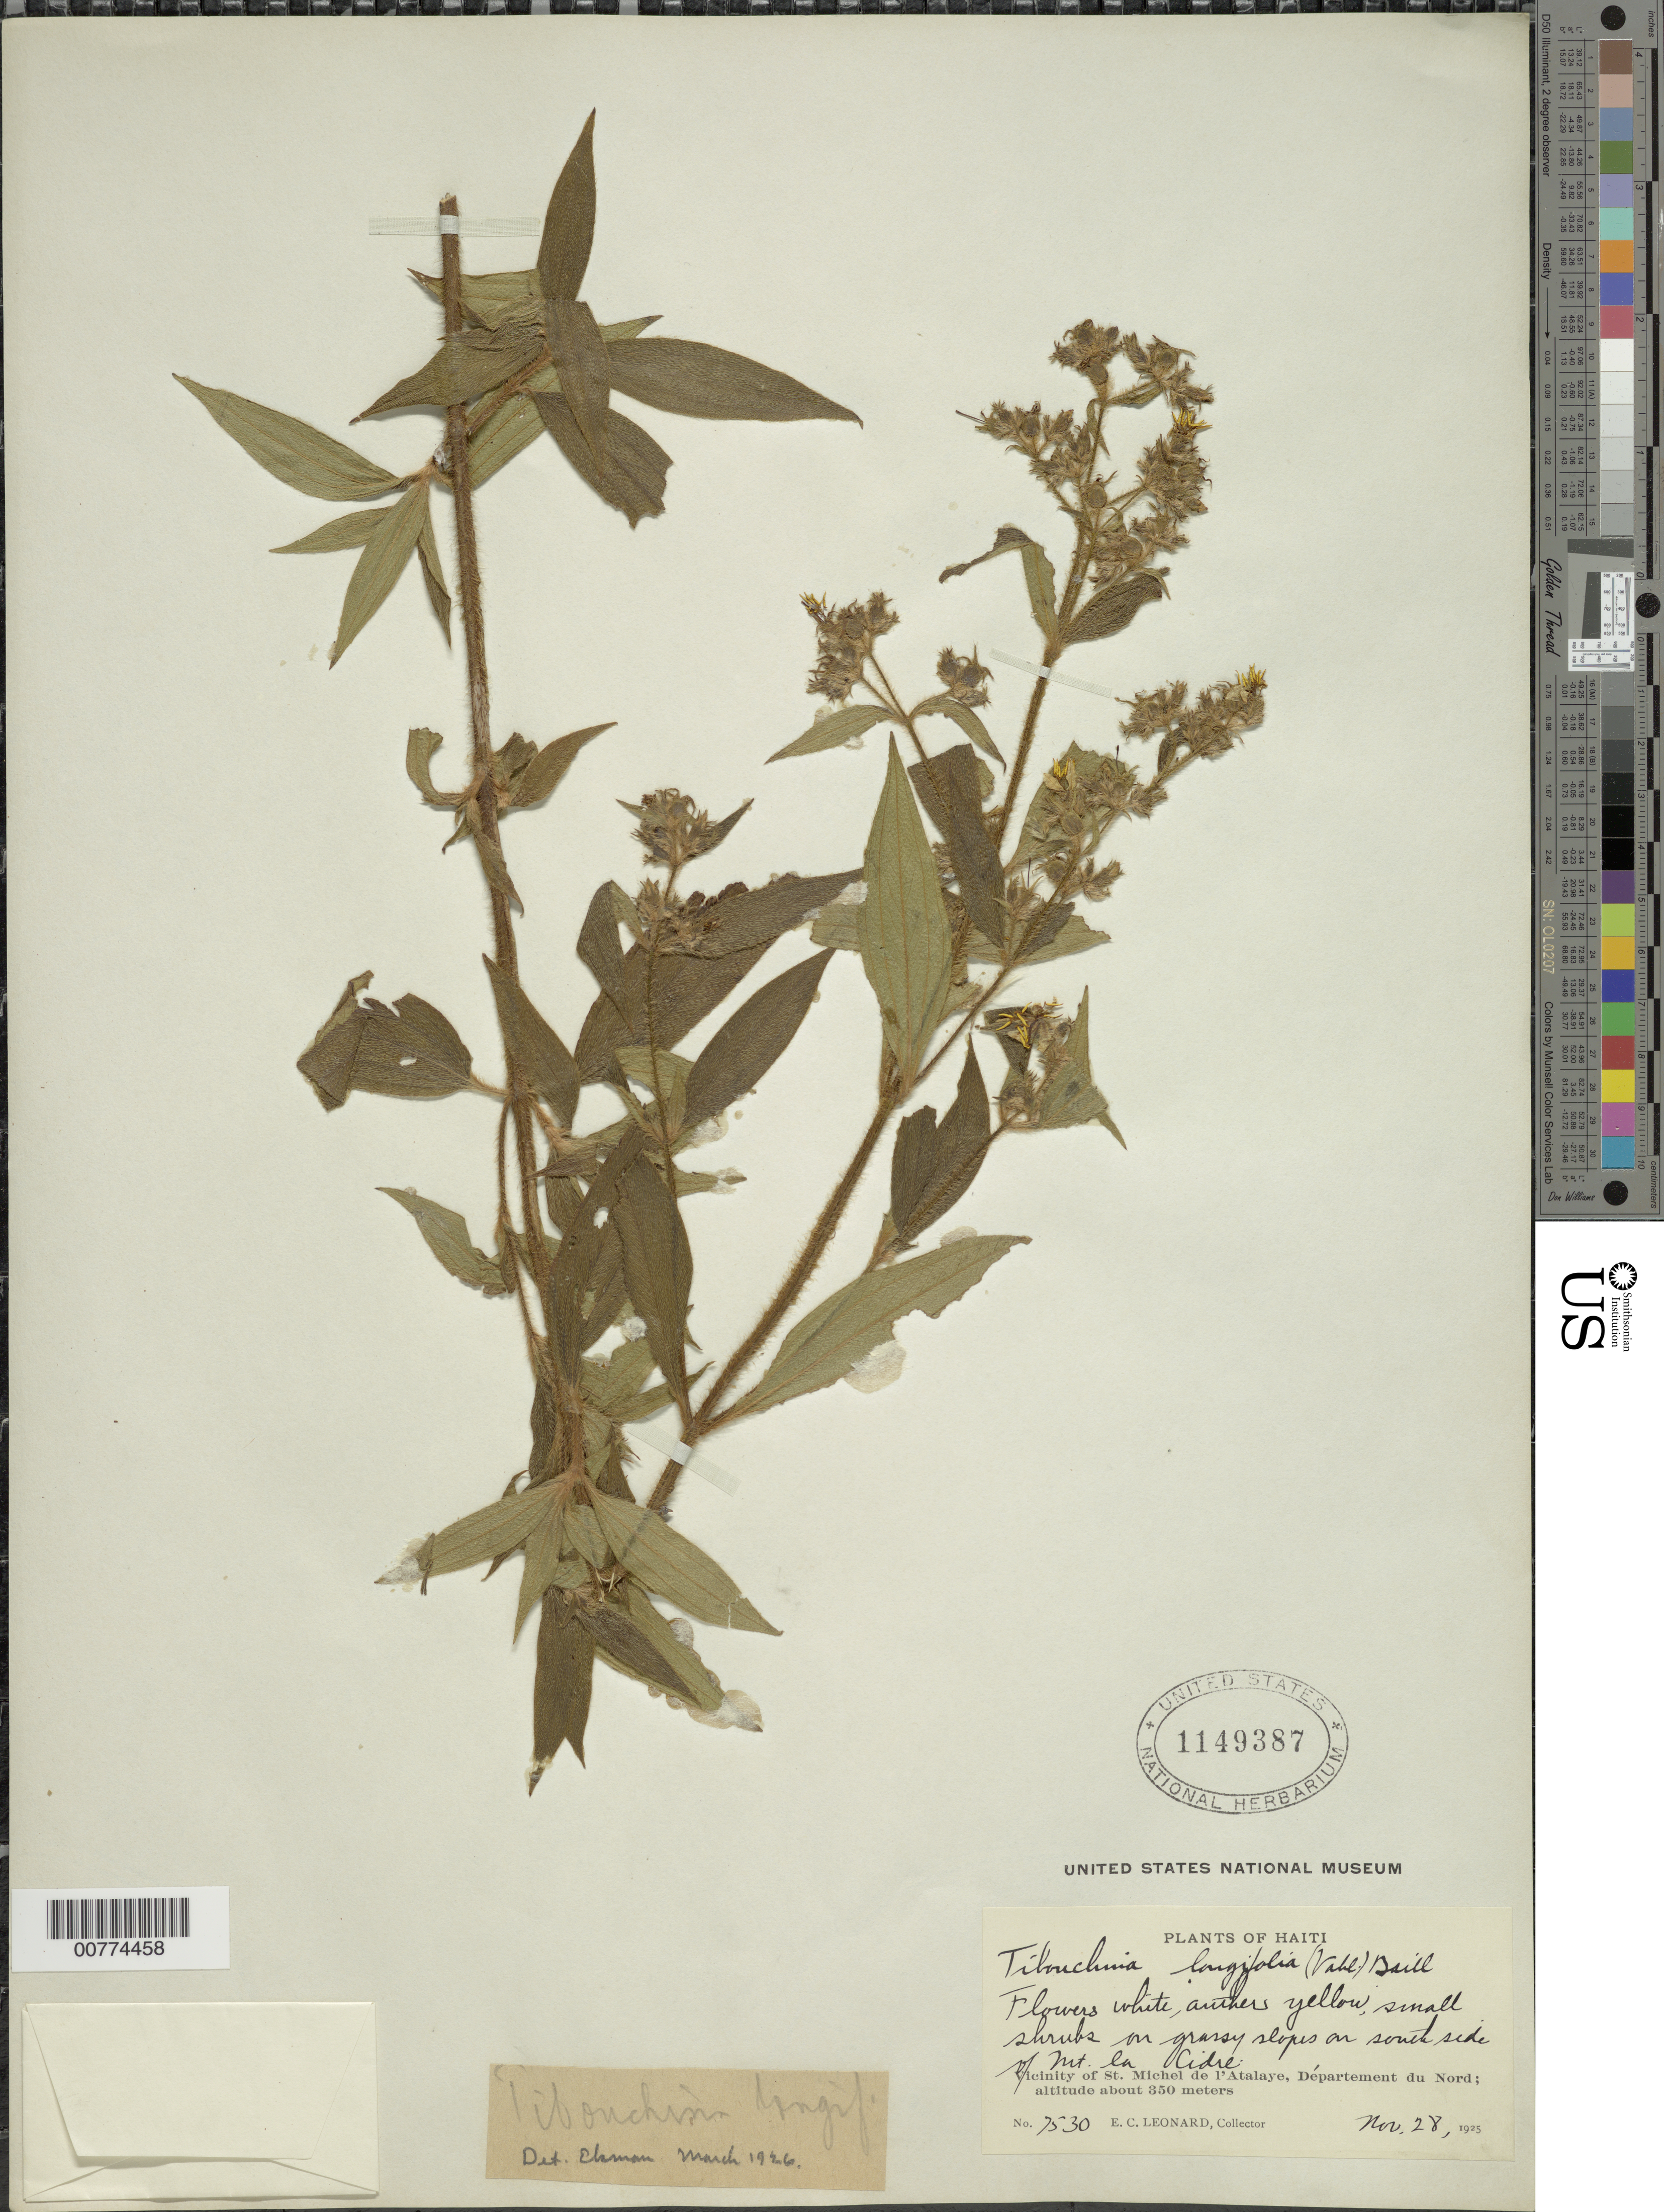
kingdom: Plantae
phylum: Tracheophyta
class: Magnoliopsida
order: Myrtales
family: Melastomataceae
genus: Chaetogastra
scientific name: Chaetogastra longifolia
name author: (Vahl) DC.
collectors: E. C. Leonard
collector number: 7530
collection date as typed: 28 Nov 1925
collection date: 1925-11-28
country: Haiti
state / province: Nord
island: Hispaniola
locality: Vicinity of St. Michel de l'Atalaye, on south side of Mt. la Cidre.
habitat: On grassy slopes.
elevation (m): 350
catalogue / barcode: US 1149387